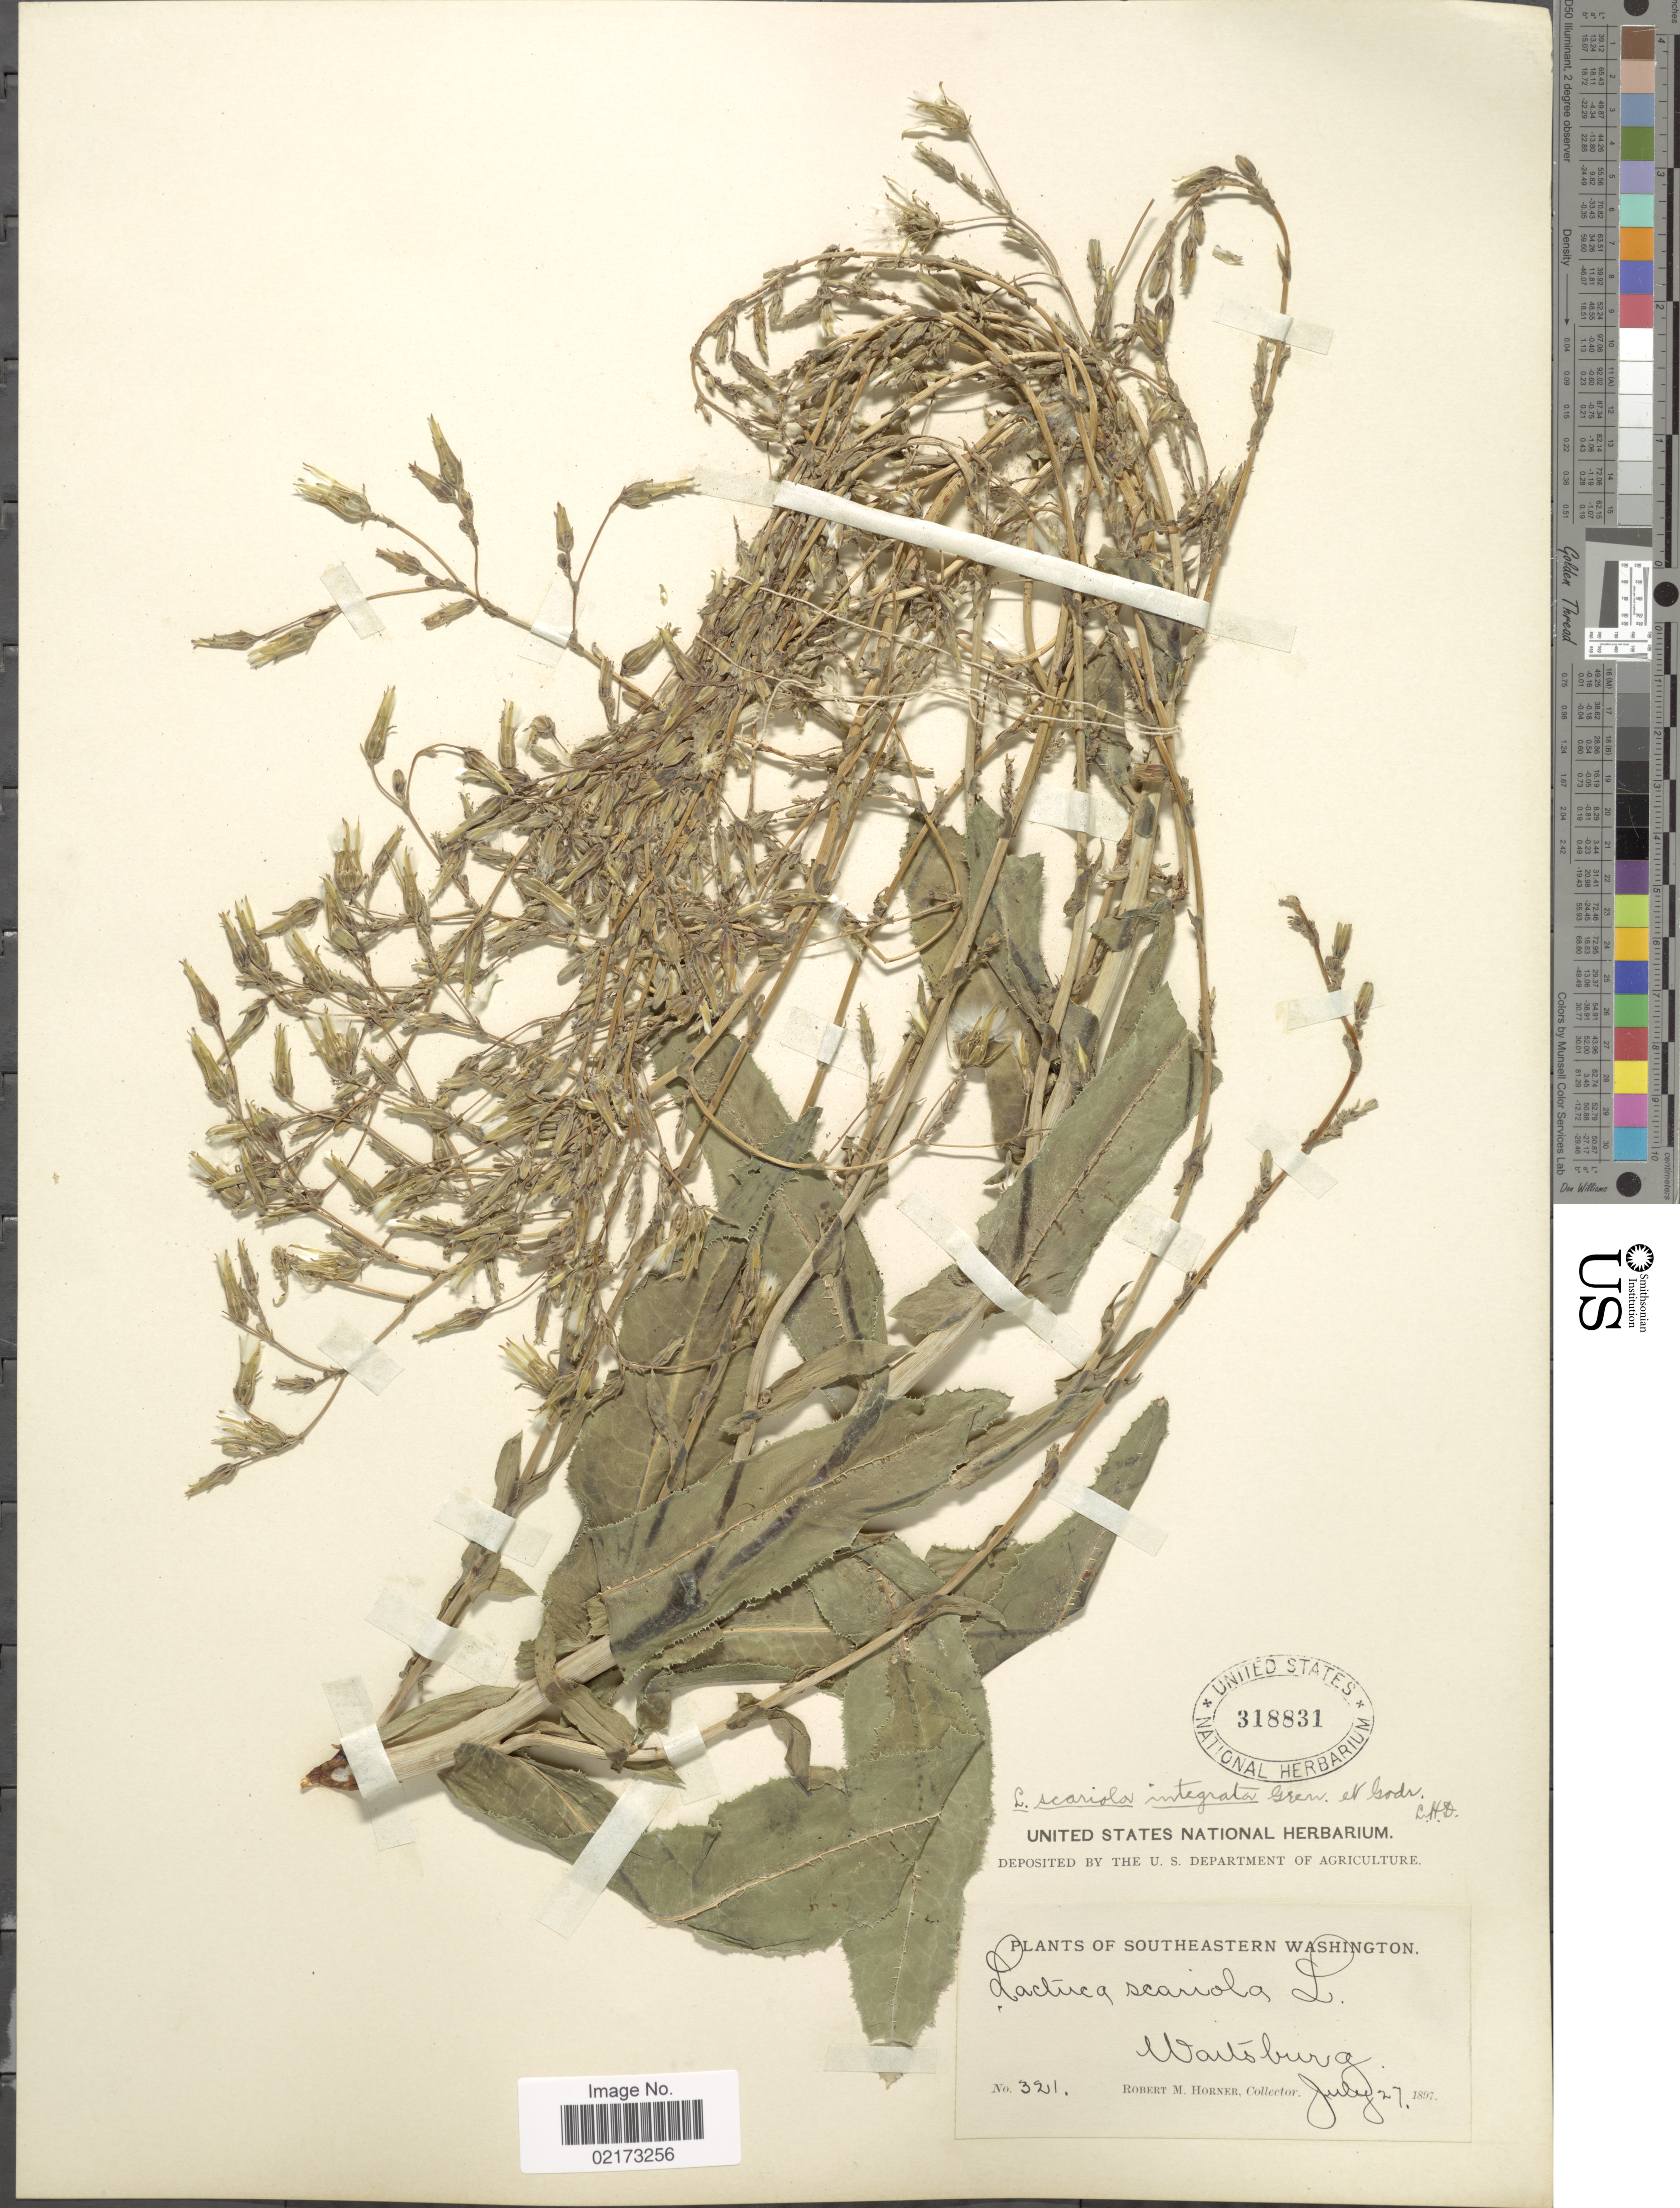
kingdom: Plantae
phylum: Tracheophyta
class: Magnoliopsida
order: Asterales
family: Asteraceae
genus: Lactuca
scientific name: Lactuca serriola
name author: L.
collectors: R. Horner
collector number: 321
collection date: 1897-07-27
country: United States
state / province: Washington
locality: Southeastern Washington, Waitsburg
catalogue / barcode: US 318831